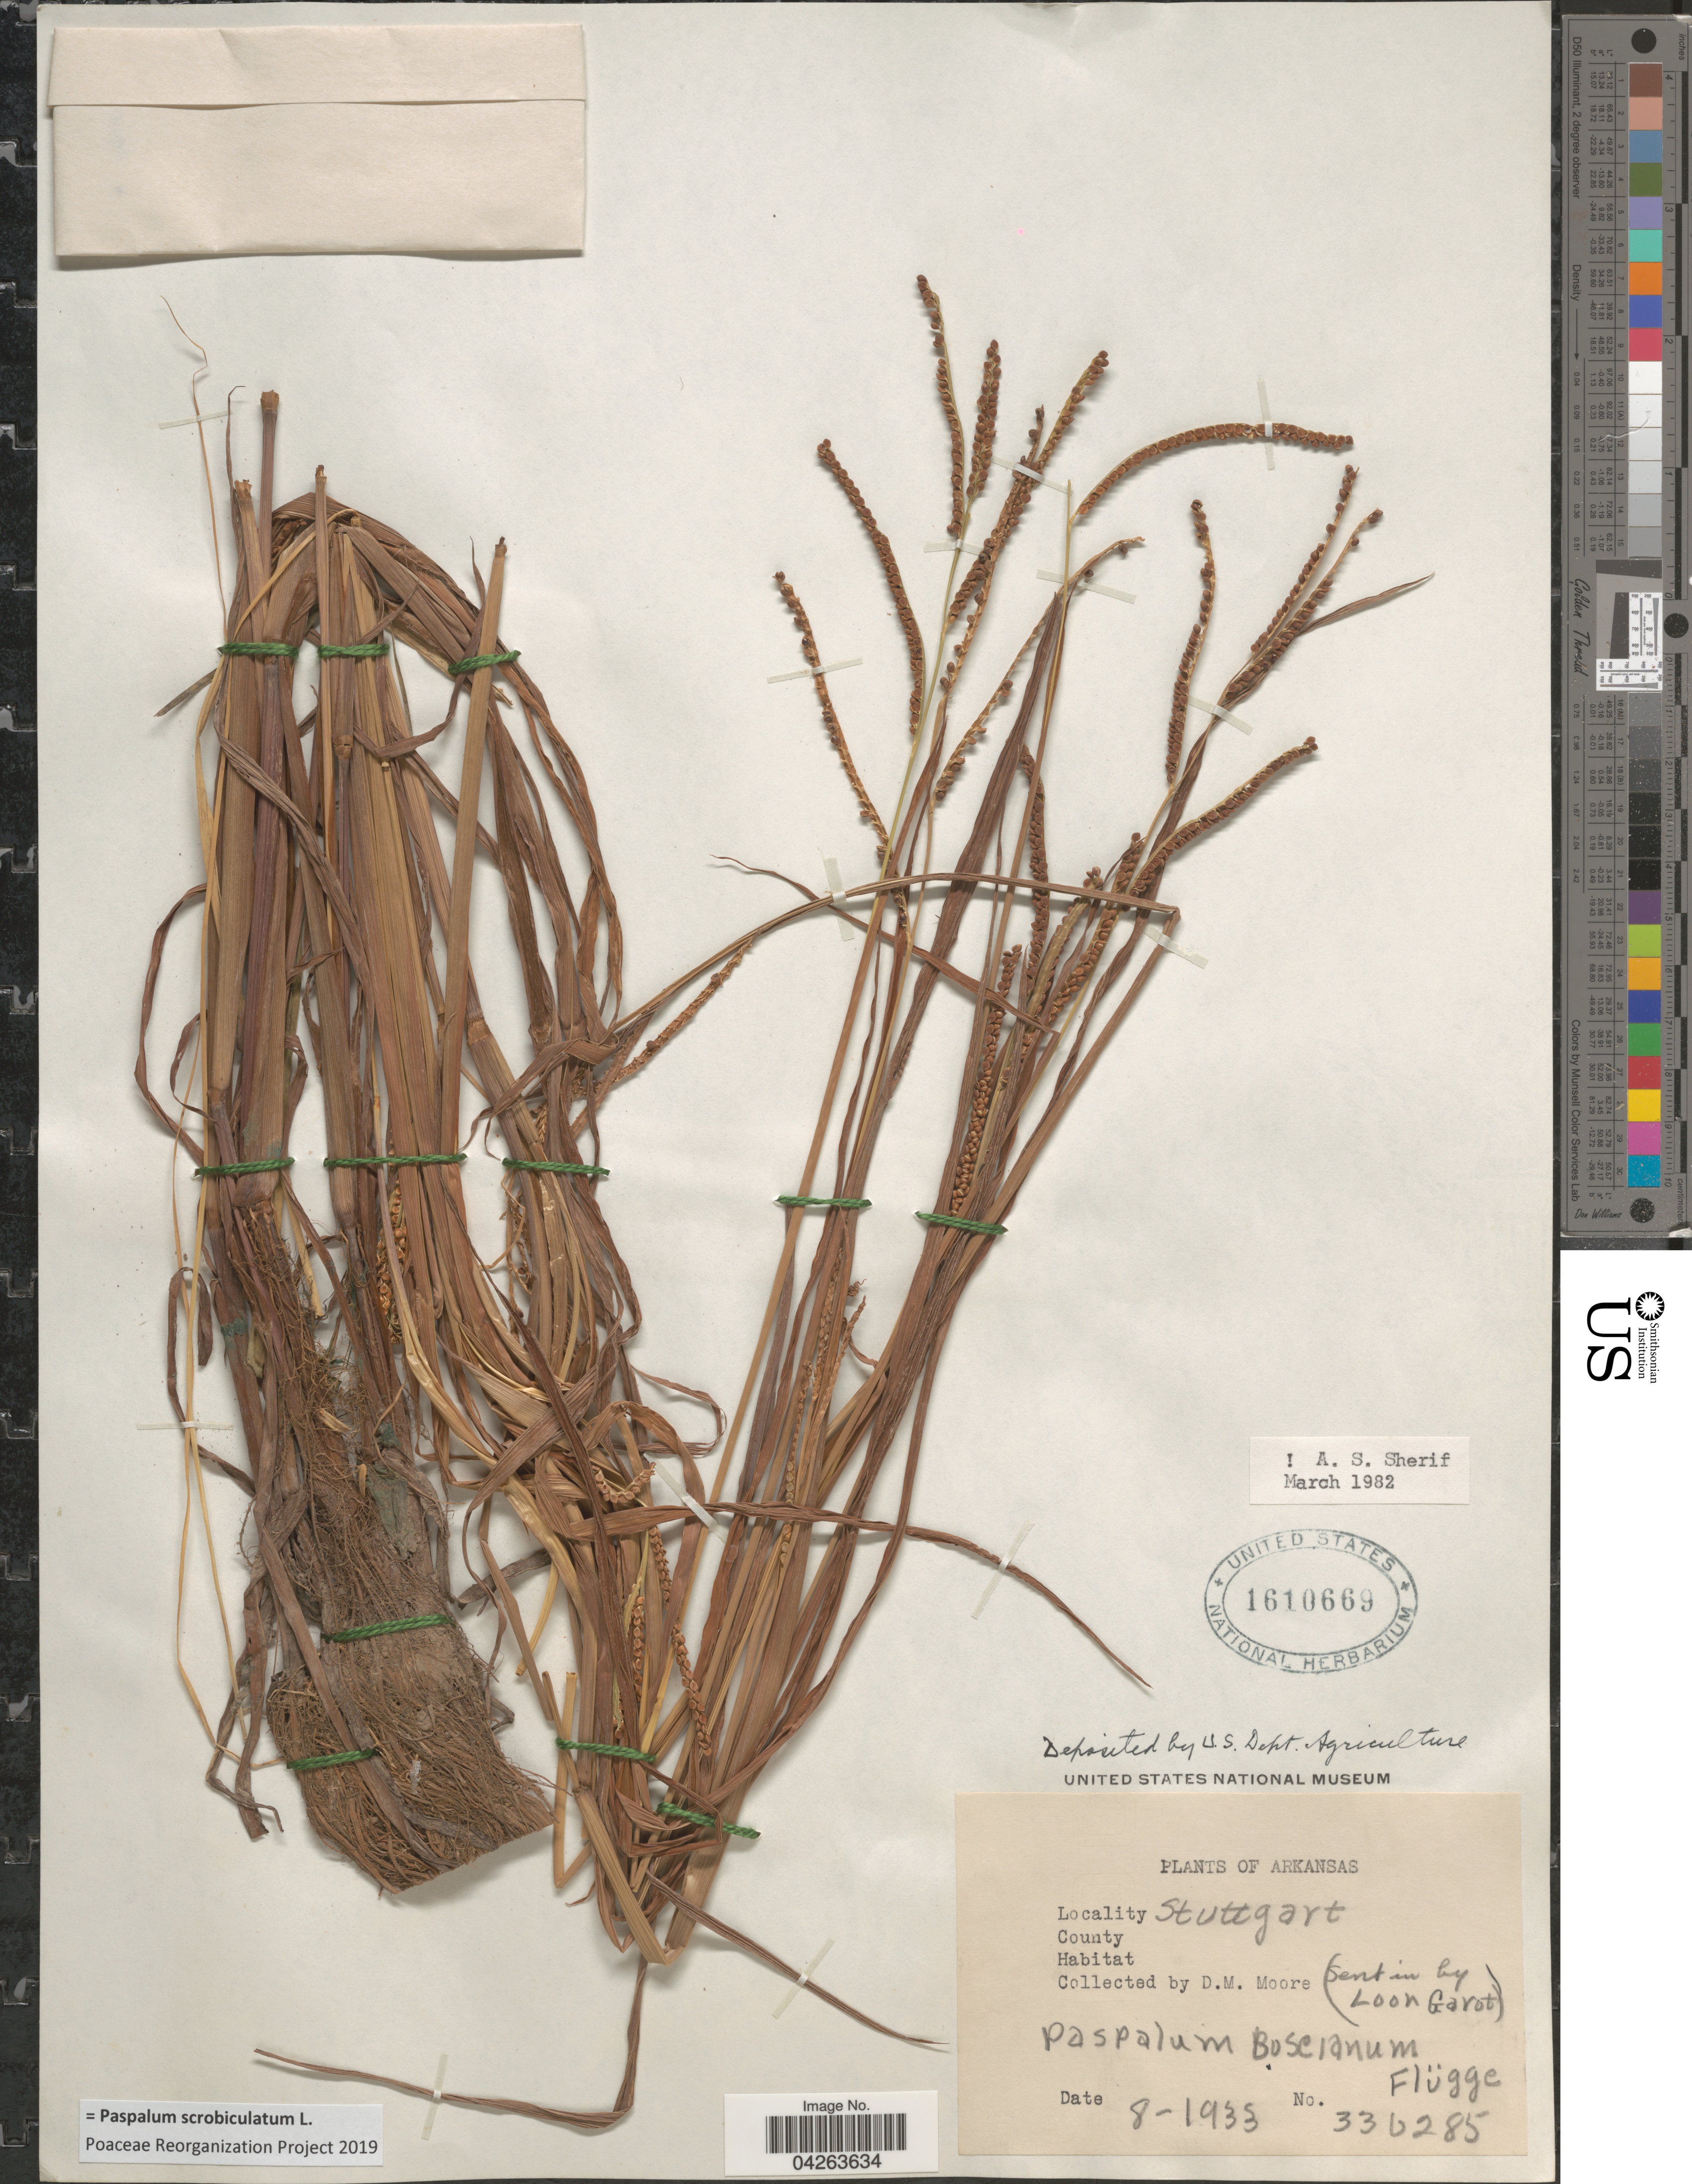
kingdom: Plantae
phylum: Tracheophyta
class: Liliopsida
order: Poales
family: Poaceae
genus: Paspalum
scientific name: Paspalum scrobiculatum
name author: L.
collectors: D. Moore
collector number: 336285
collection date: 1933-08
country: United States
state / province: Arkansas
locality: Stuttgart.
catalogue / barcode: US 1610669